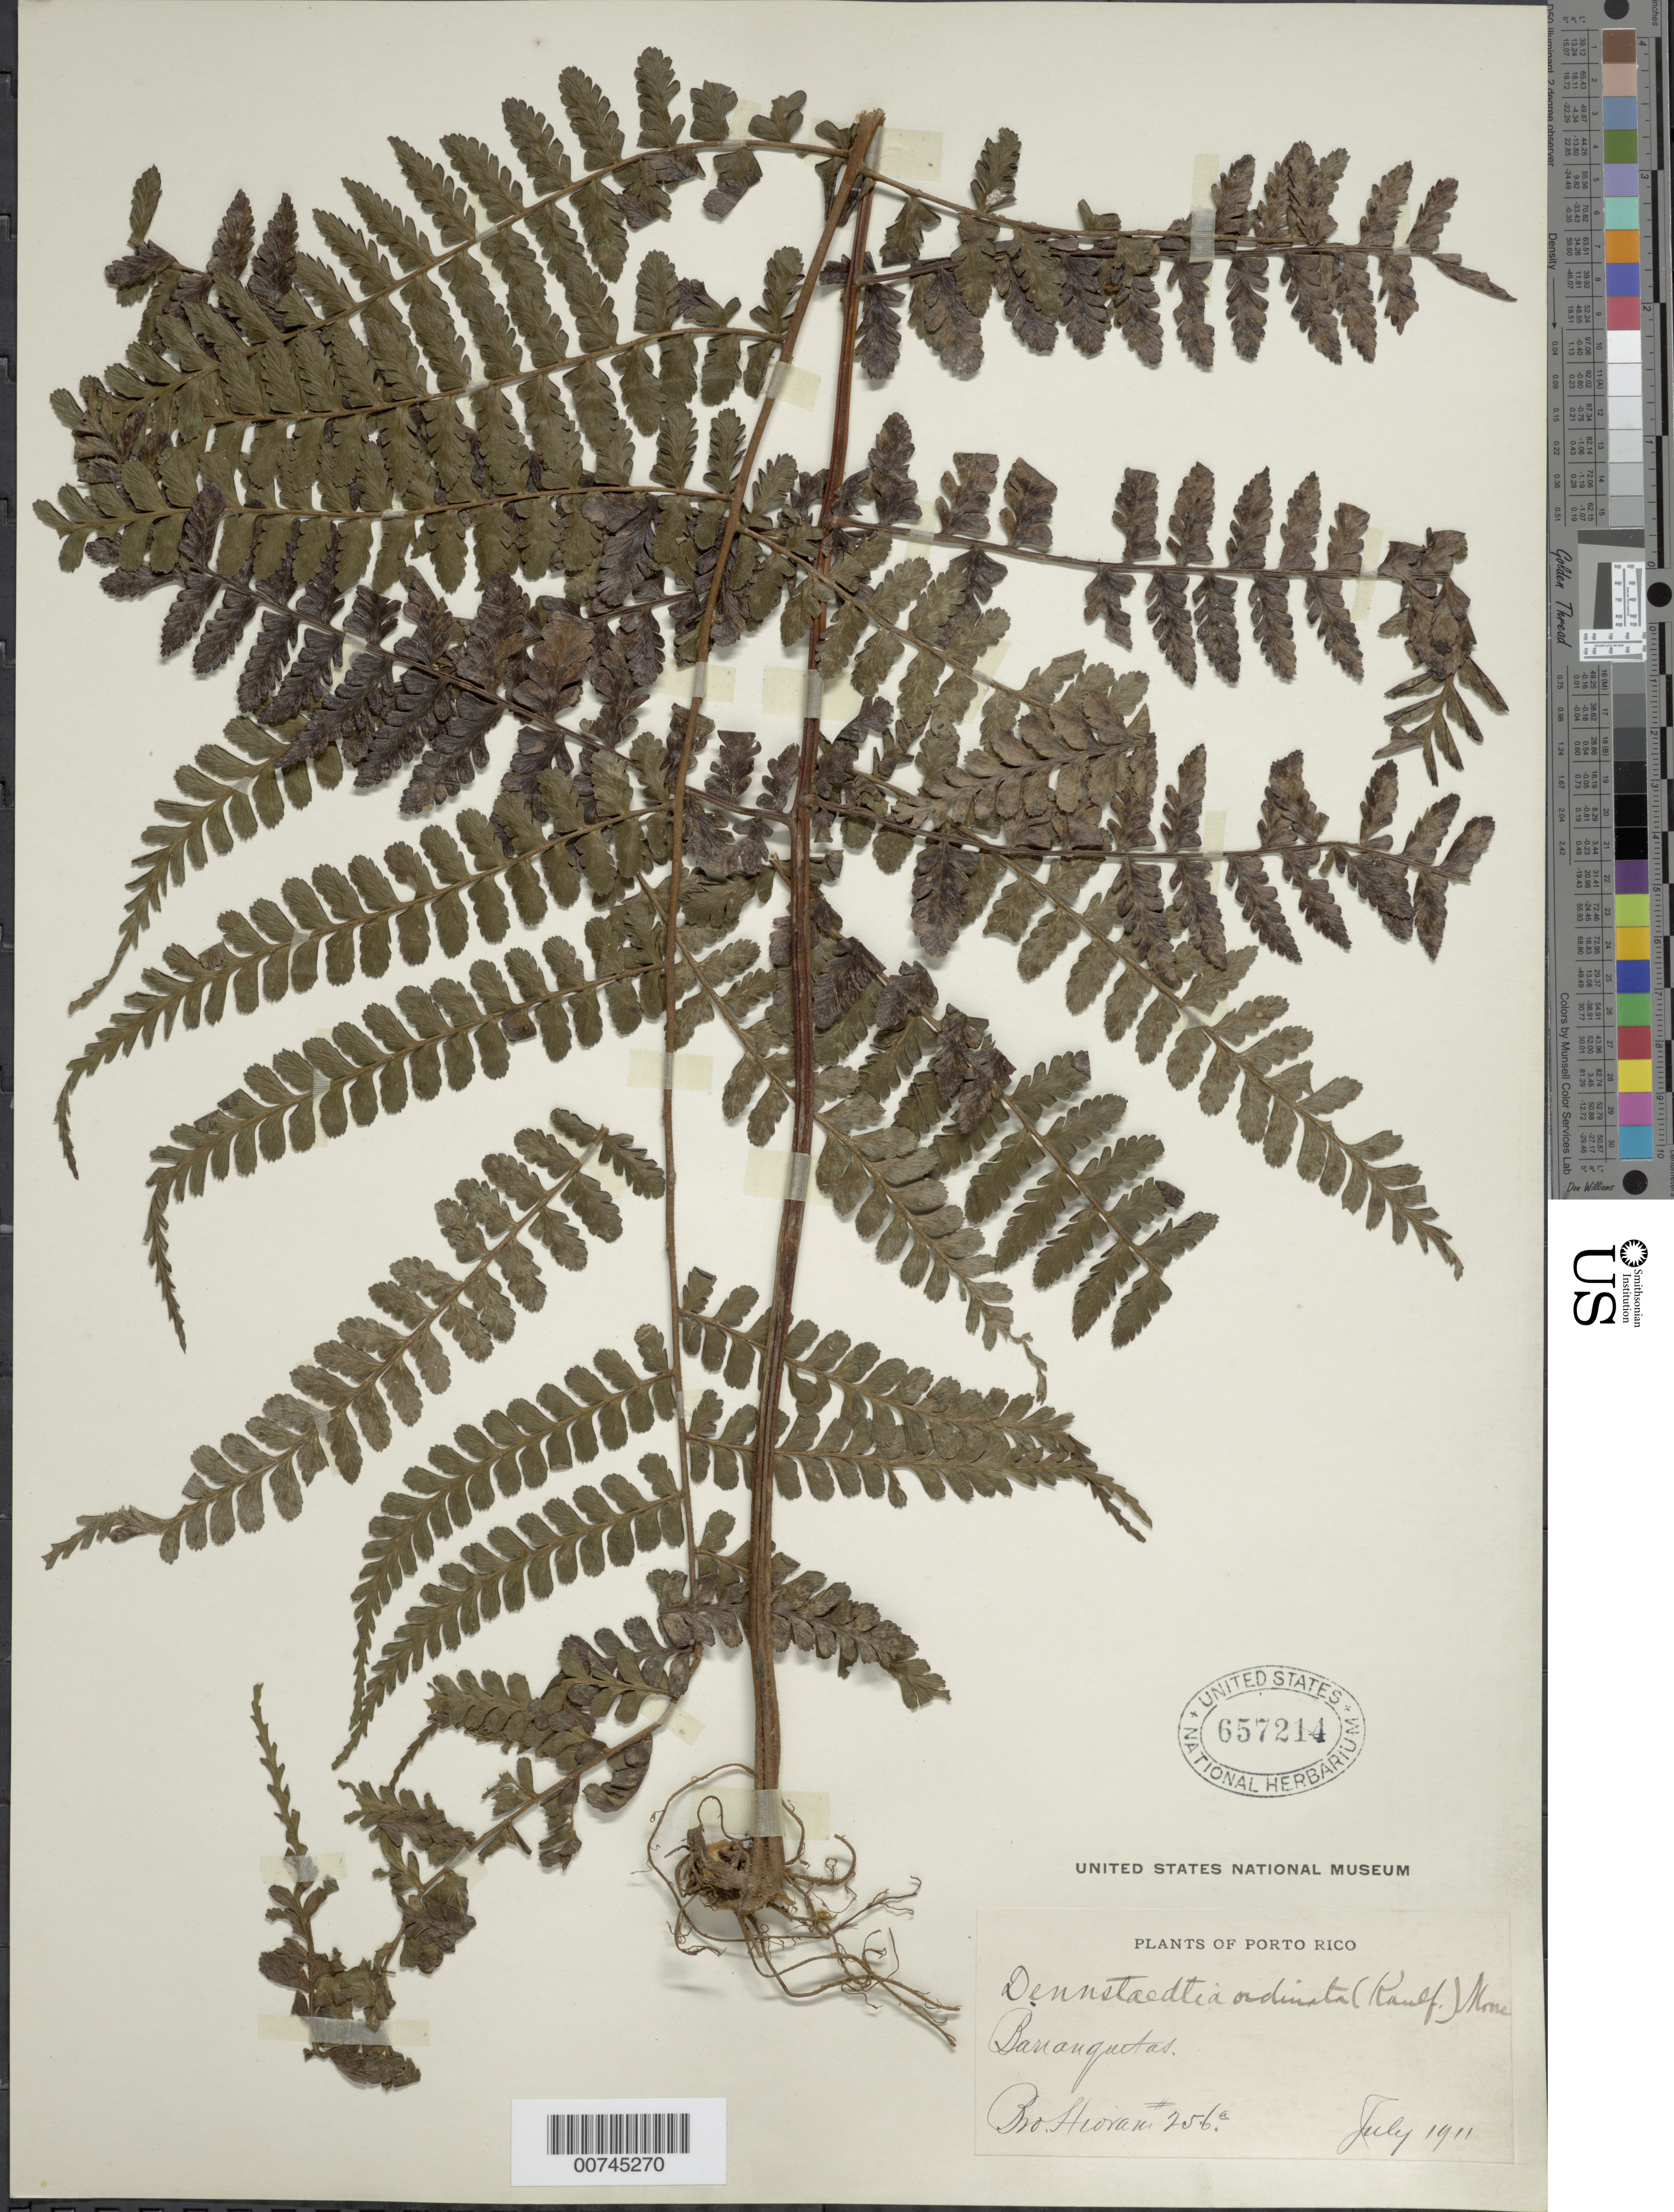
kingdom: Plantae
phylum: Tracheophyta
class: Polypodiopsida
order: Polypodiales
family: Dennstaedtiaceae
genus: Dennstaedtia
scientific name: Dennstaedtia dissecta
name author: (Sw.) T. Moore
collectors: Bro. Hioram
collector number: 256a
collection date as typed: Jul 1911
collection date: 1911-07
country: Puerto Rico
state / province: Barranquitas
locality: Barranquitas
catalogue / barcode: US 657214